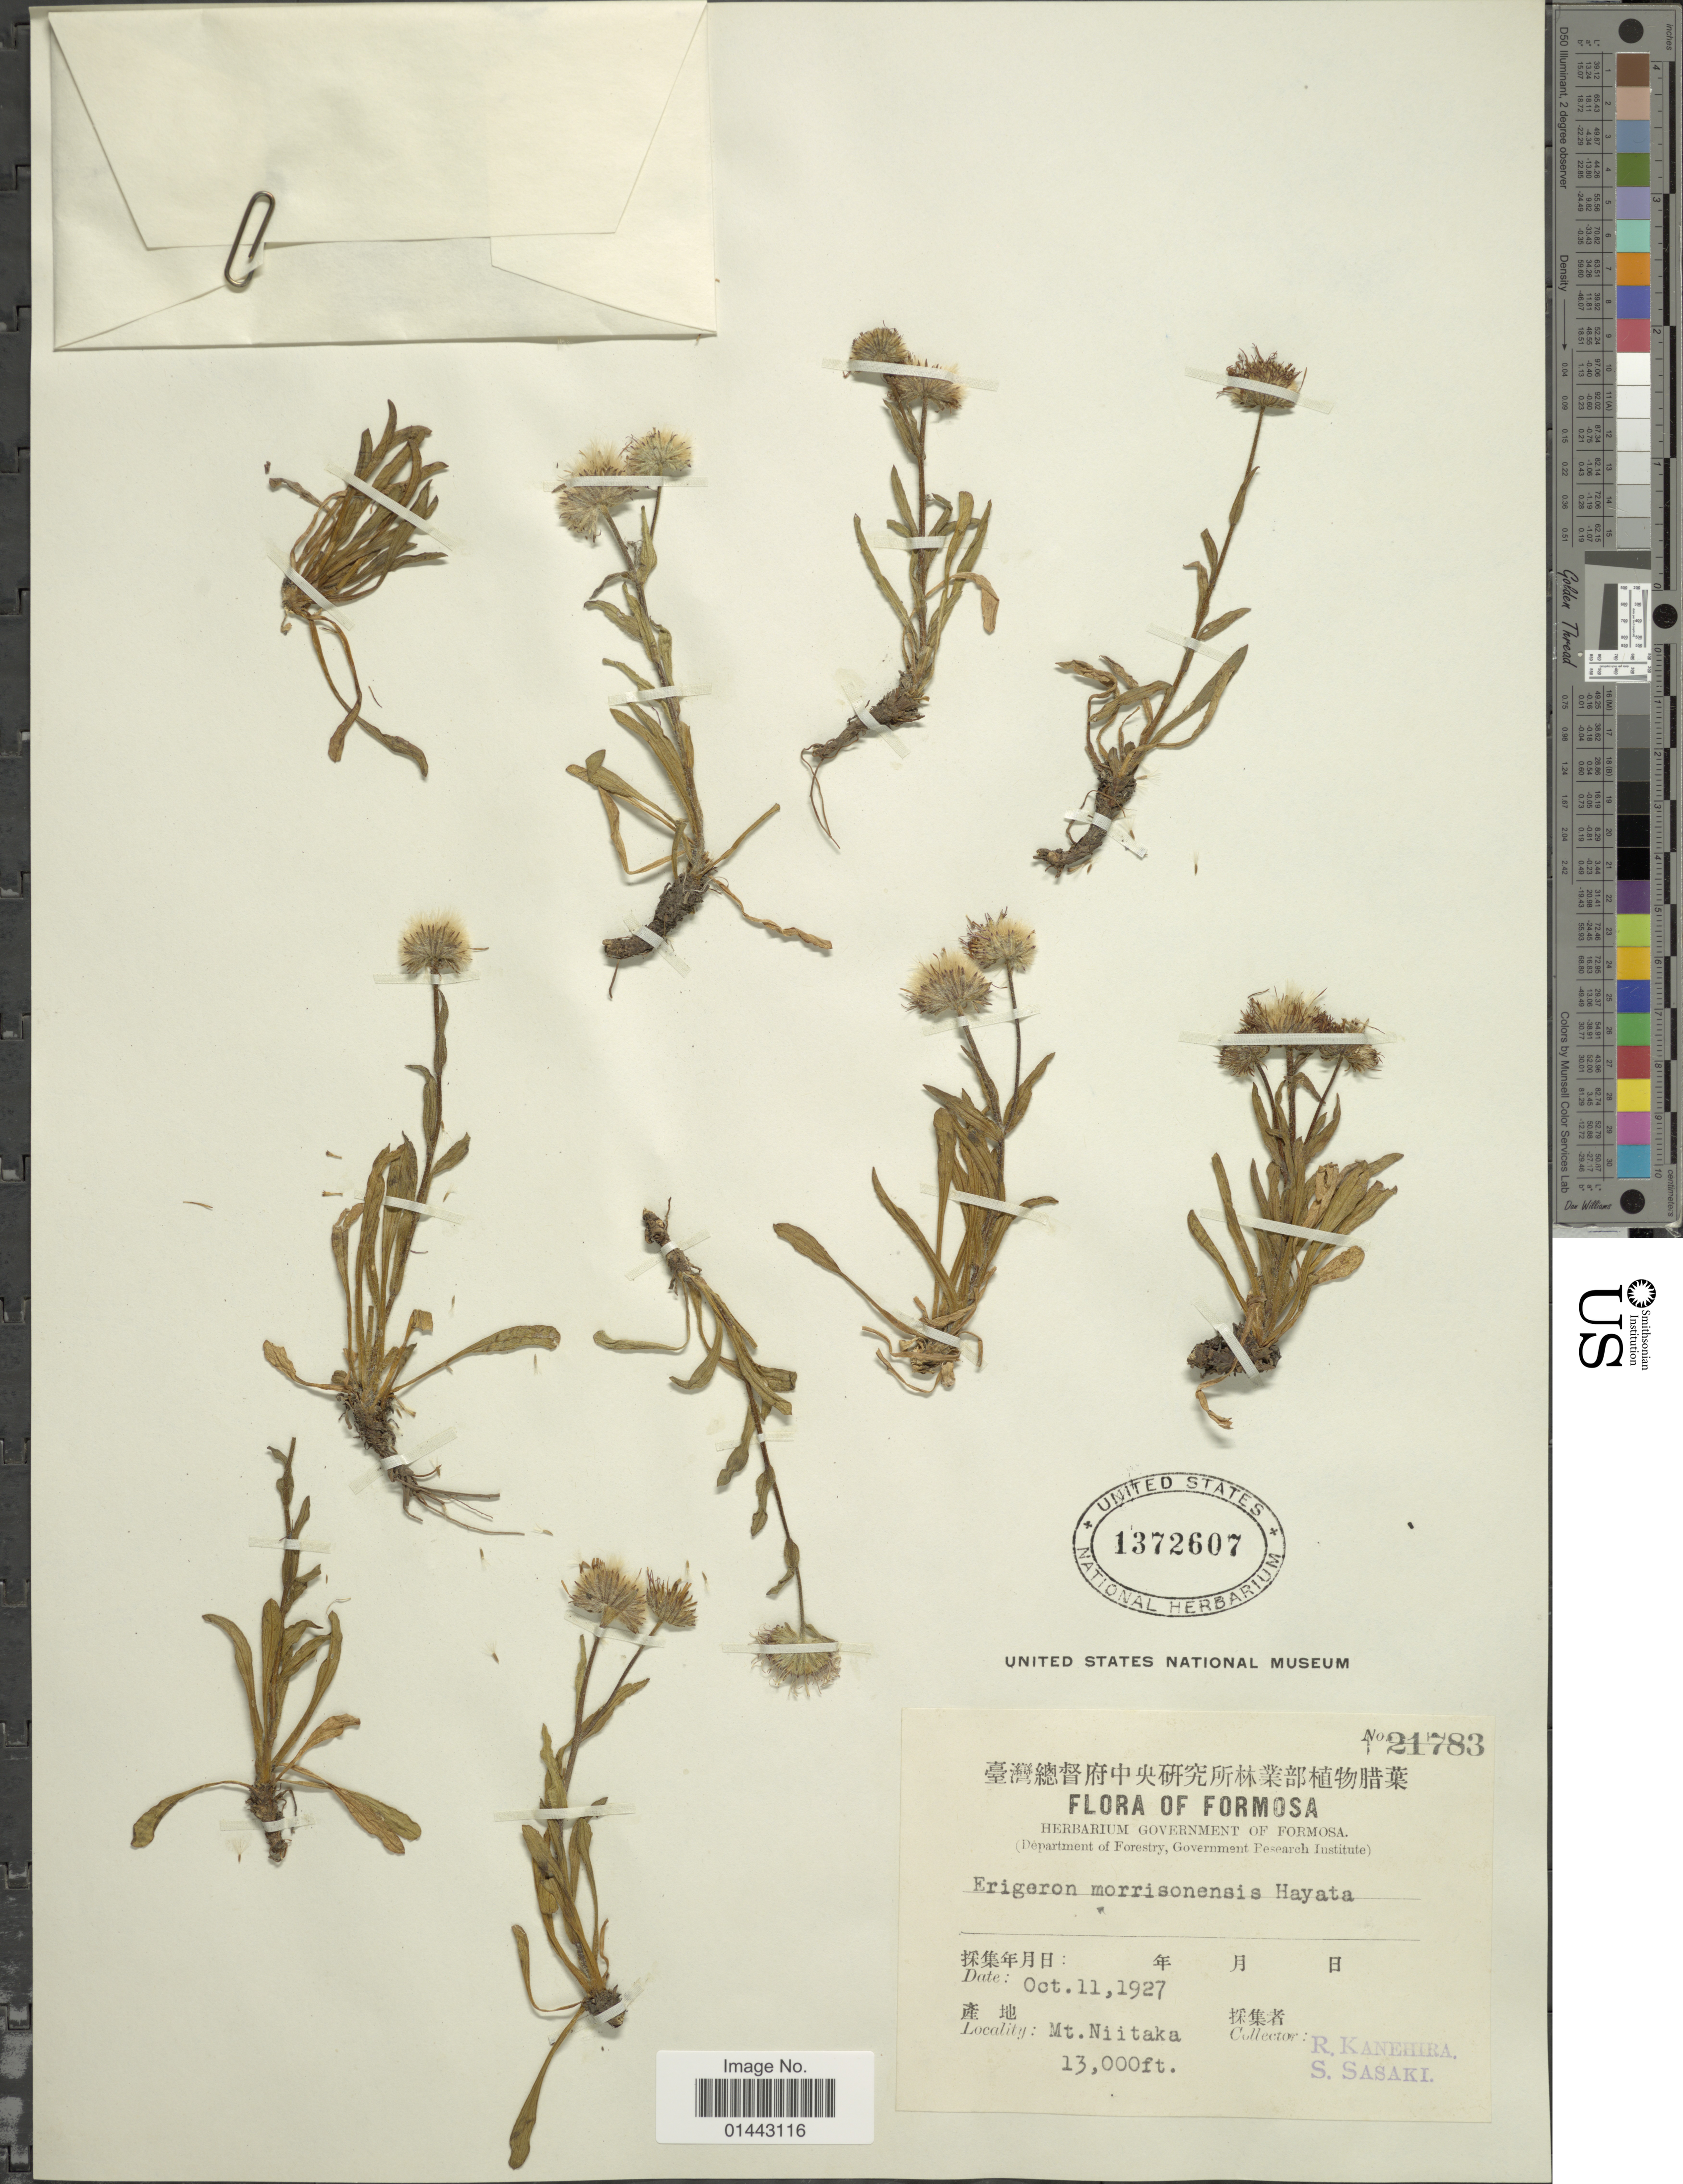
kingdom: Plantae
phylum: Tracheophyta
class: Magnoliopsida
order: Asterales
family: Asteraceae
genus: Erigeron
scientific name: Erigeron morrisonensis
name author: Hayata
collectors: R. Kanehira & S. Sasaki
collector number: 21783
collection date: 1927-10-11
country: Taiwan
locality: Formosa, Mt. Niitaka.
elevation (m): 3962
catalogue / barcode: US 1372607